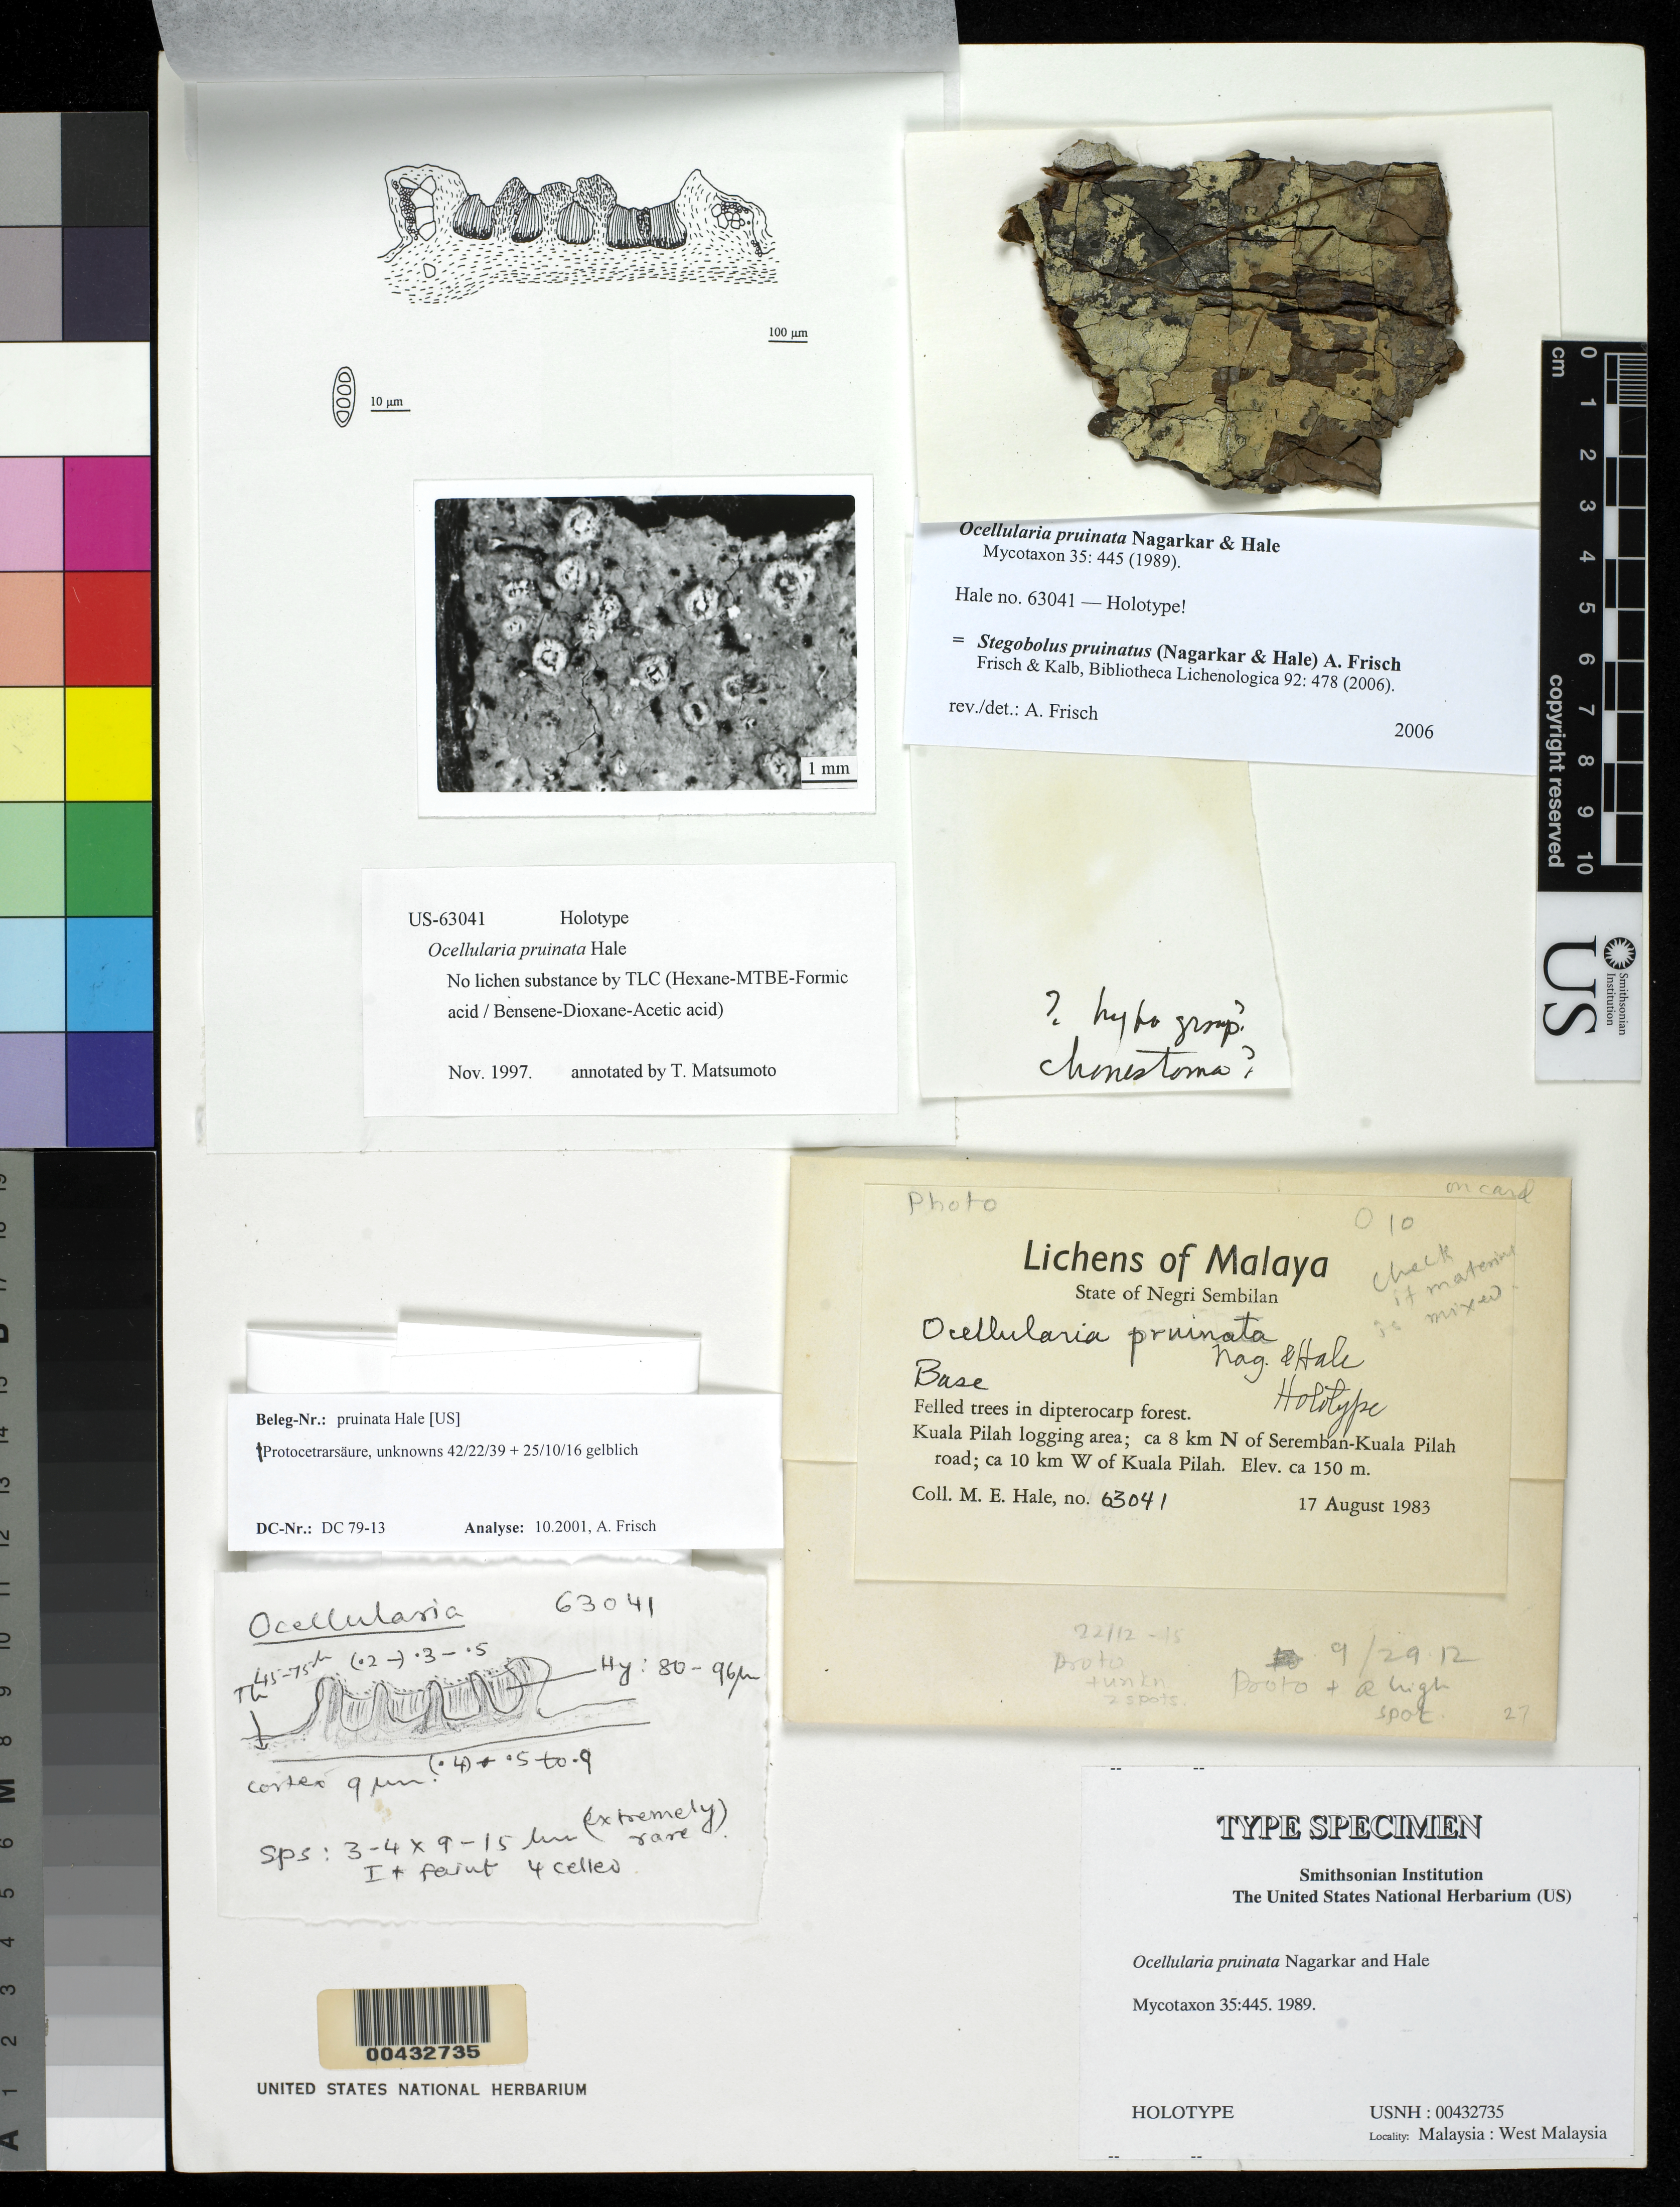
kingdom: Fungi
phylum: Ascomycota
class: Lecanoromycetes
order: Ostropales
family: Graphidaceae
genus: Ocellularia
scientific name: Ocellularia pruinata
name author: Nagarkar & Hale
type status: Holotype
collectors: M. Hale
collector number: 63041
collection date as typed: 17 Aug 1983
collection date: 1983-08-17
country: Malaysia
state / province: Negeri Sembilan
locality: Kuala Pilah Logging Area, ca. 8 km N of Seremban-Kuala Pilah Road, ca. 10 km W of Kuala Pilah. Malay Peninsula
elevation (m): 150